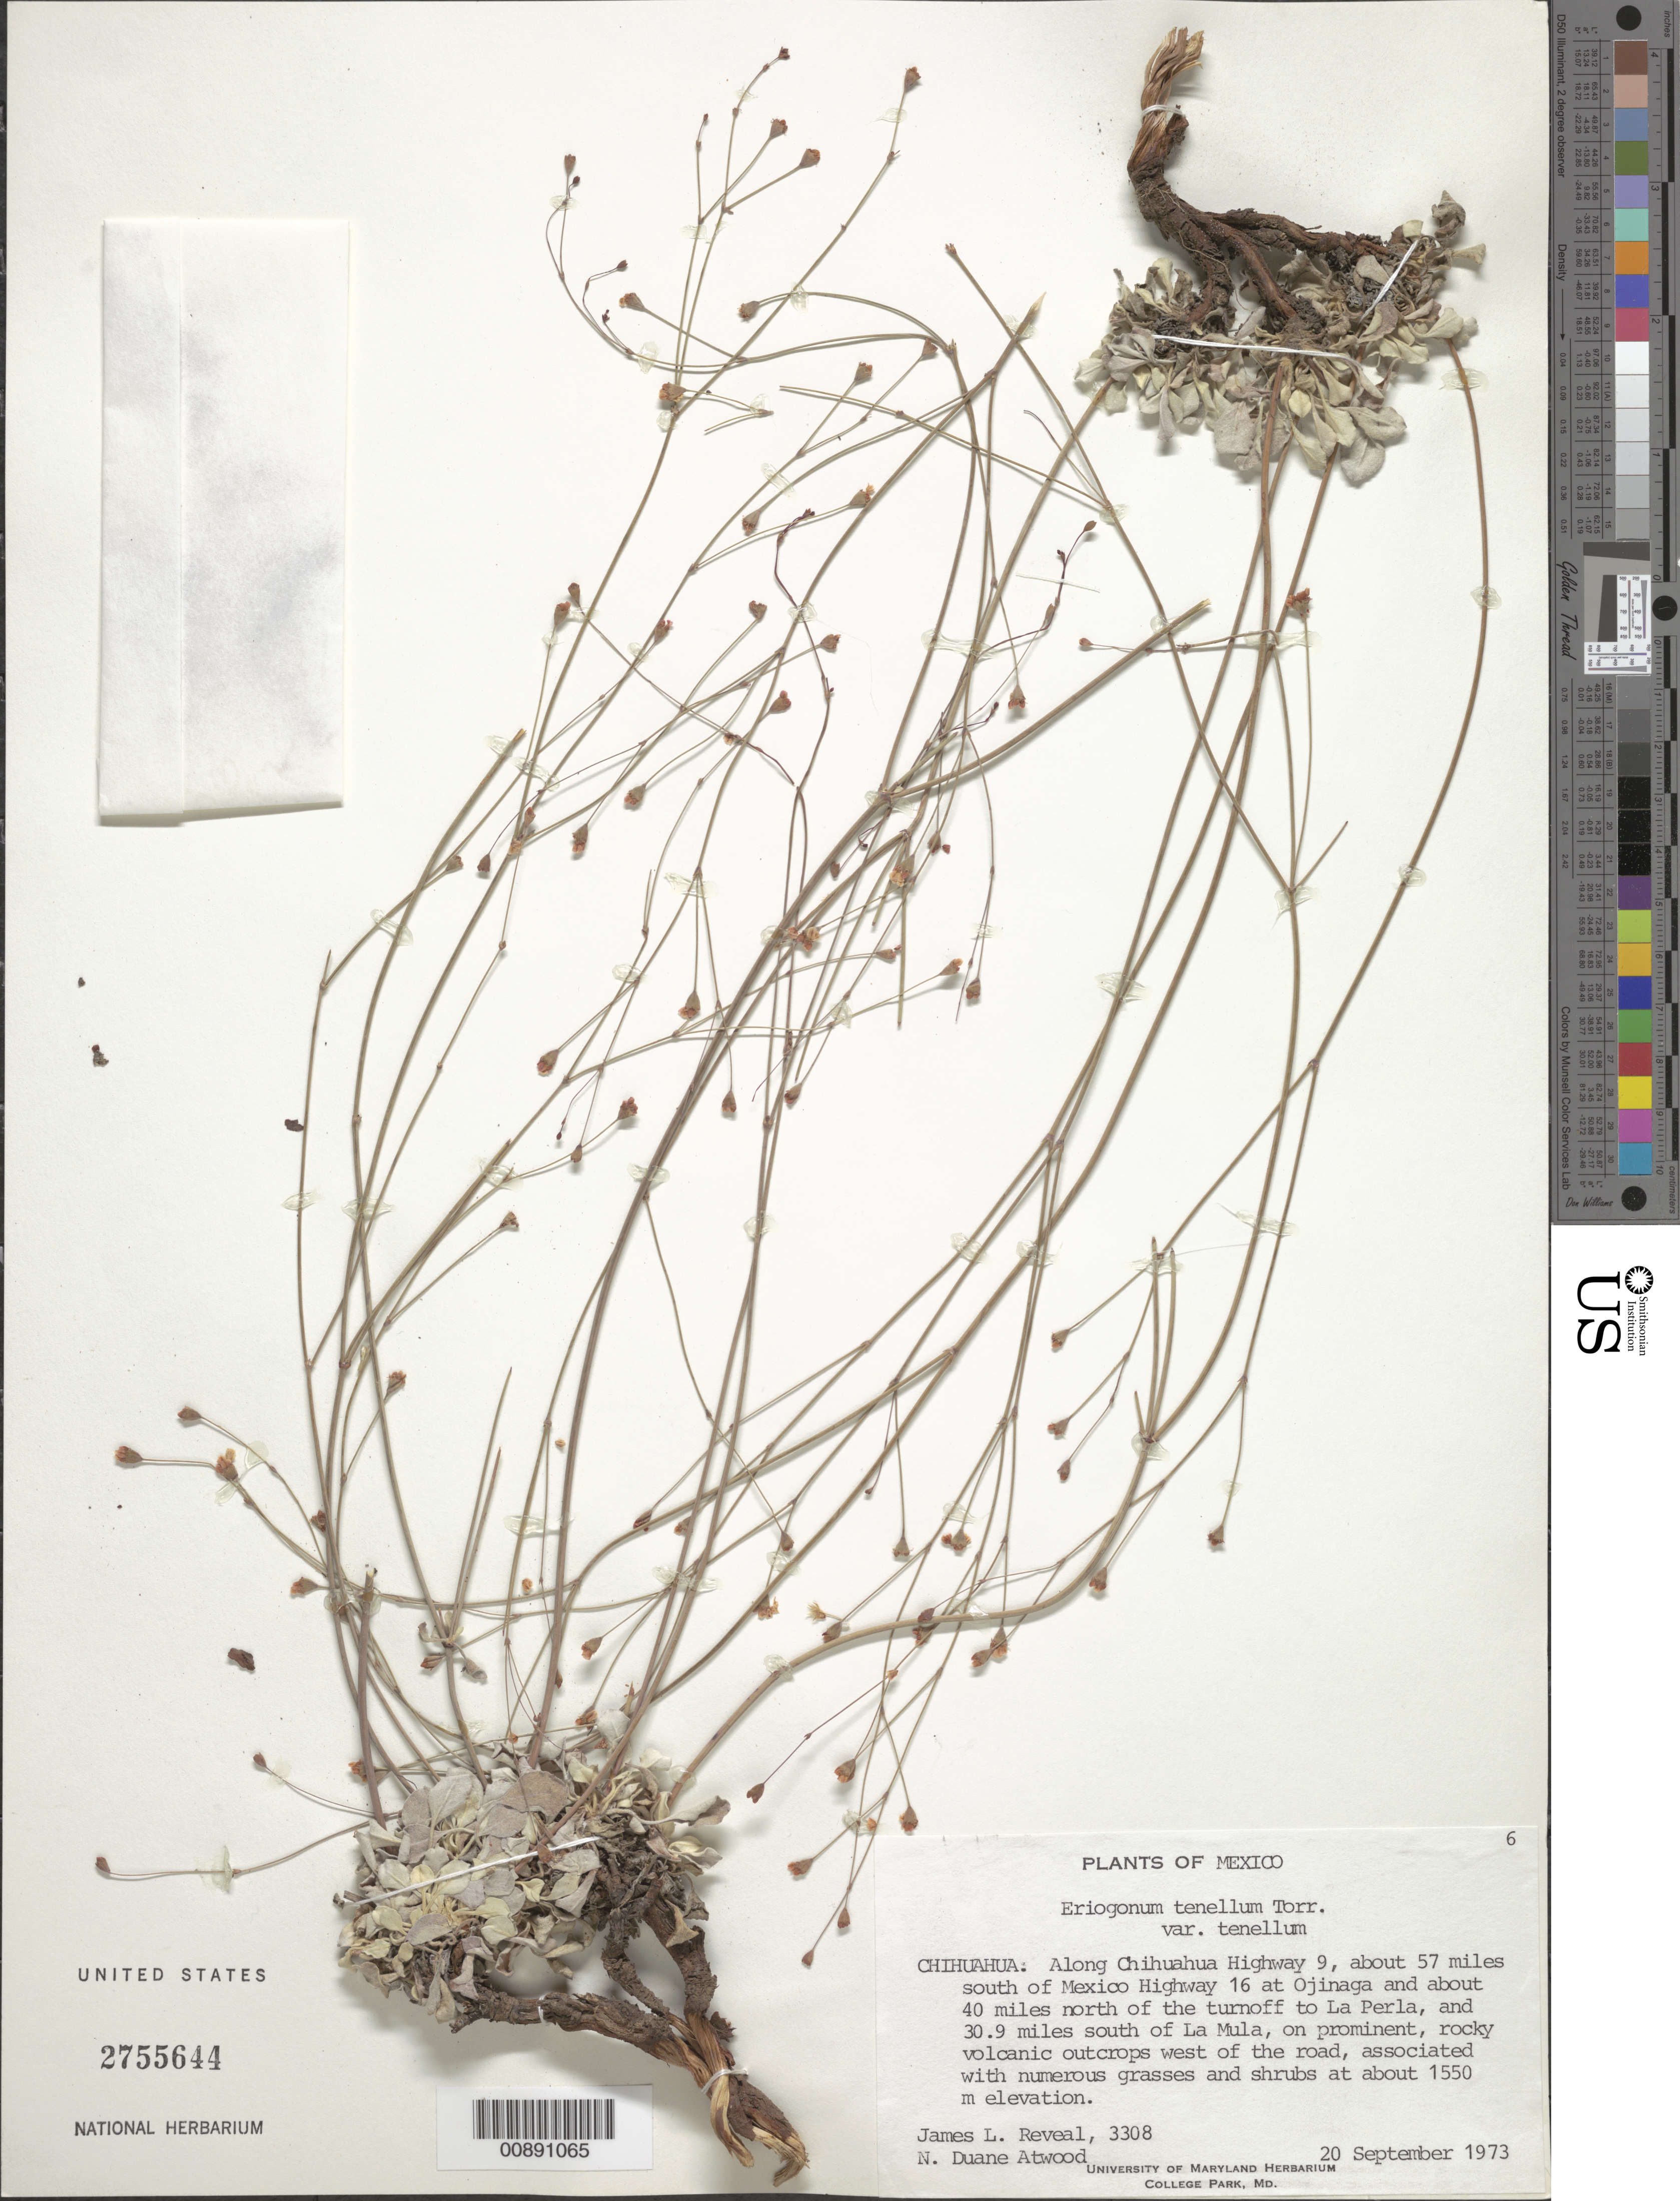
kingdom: Plantae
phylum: Tracheophyta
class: Magnoliopsida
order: Caryophyllales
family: Polygonaceae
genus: Eriogonum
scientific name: Eriogonum tenellum var. tenellum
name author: Torr.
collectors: J. L. Reveal & N. D. Atwood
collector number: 3308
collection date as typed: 20 Sep 1973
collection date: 1973-09-20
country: Mexico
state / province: Chihuahua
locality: Along Chihuahua Highway 9, about 57 miles south of Mexico Highway 16 at Ojinaga and about 40 miles north of the turnoff to La Perla, and 30.9 miles south of La Mula.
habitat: On prominent, rocky volcanic outcrops west of the road, associated with numerous grasses and shrubs.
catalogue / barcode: US 2755644